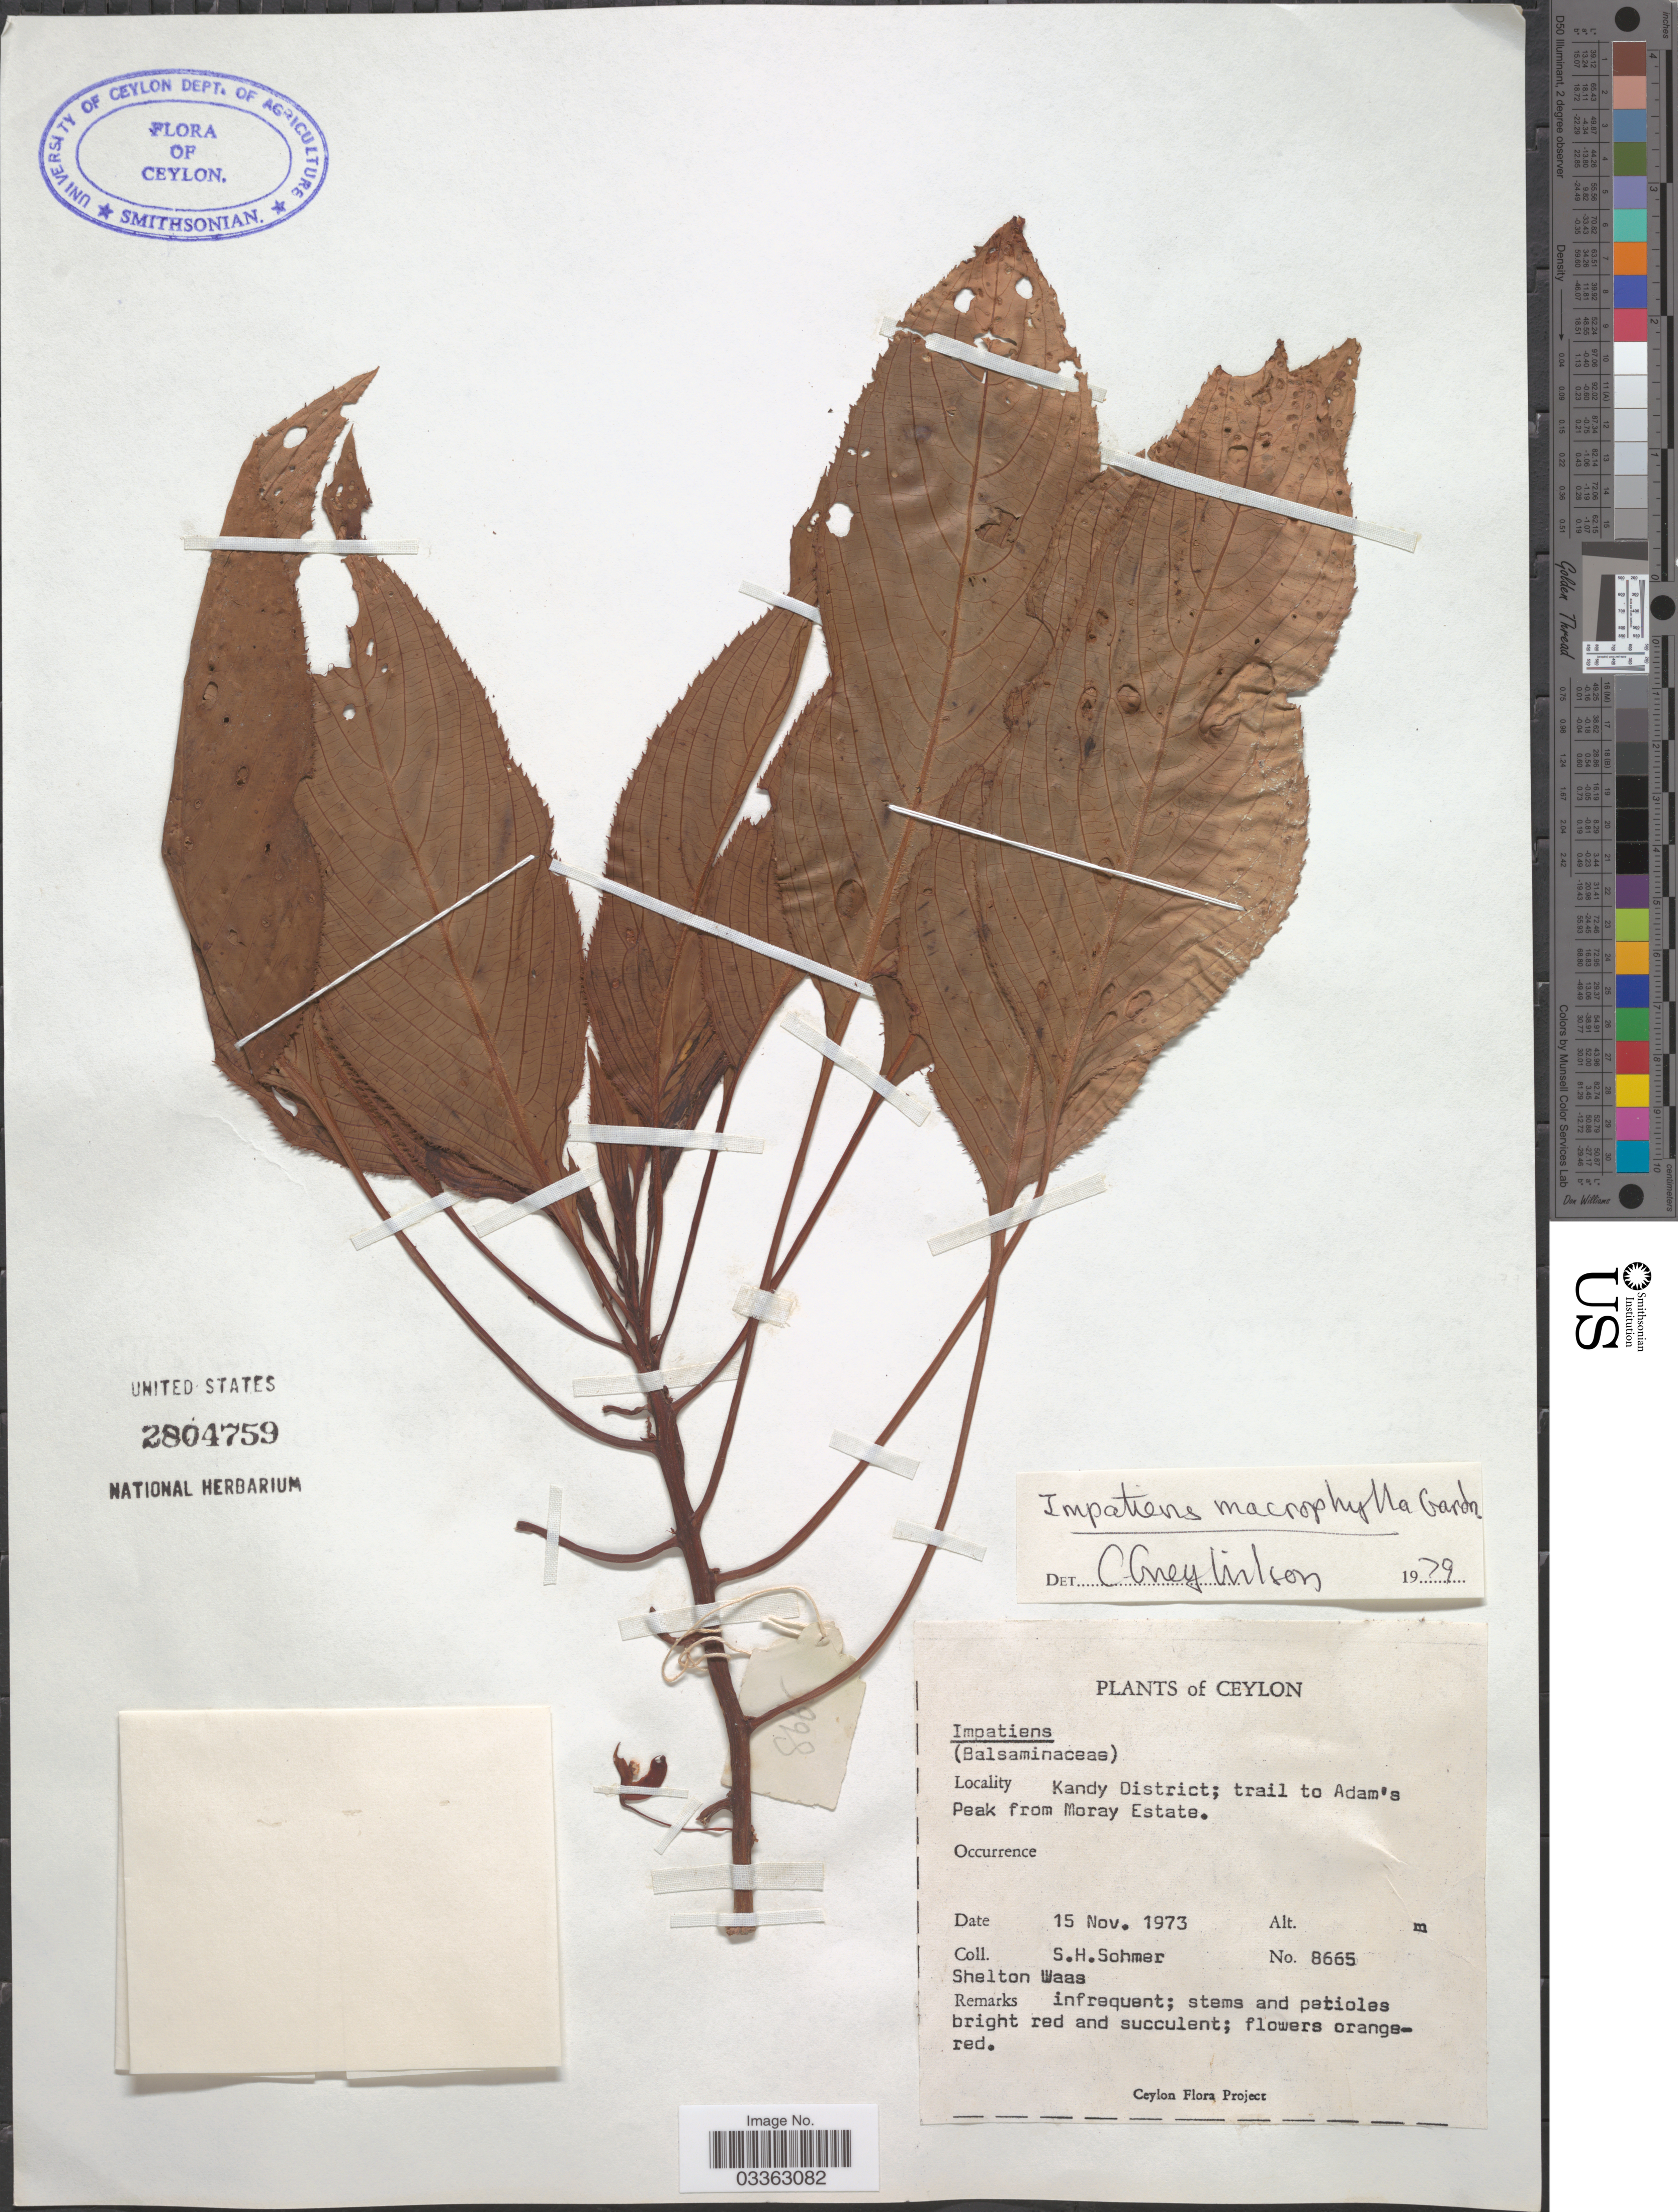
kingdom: Plantae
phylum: Tracheophyta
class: Magnoliopsida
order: Ericales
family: Balsaminaceae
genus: Impatiens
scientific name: Impatiens macrophylla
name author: Gardner ex Hook.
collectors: S. H. Sohmer & S. Waas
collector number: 8665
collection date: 1973-11-15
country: Sri Lanka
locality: Ceylon, Kandy District; trail to Adam's Peak from Moray Estate.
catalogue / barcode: US 2804759